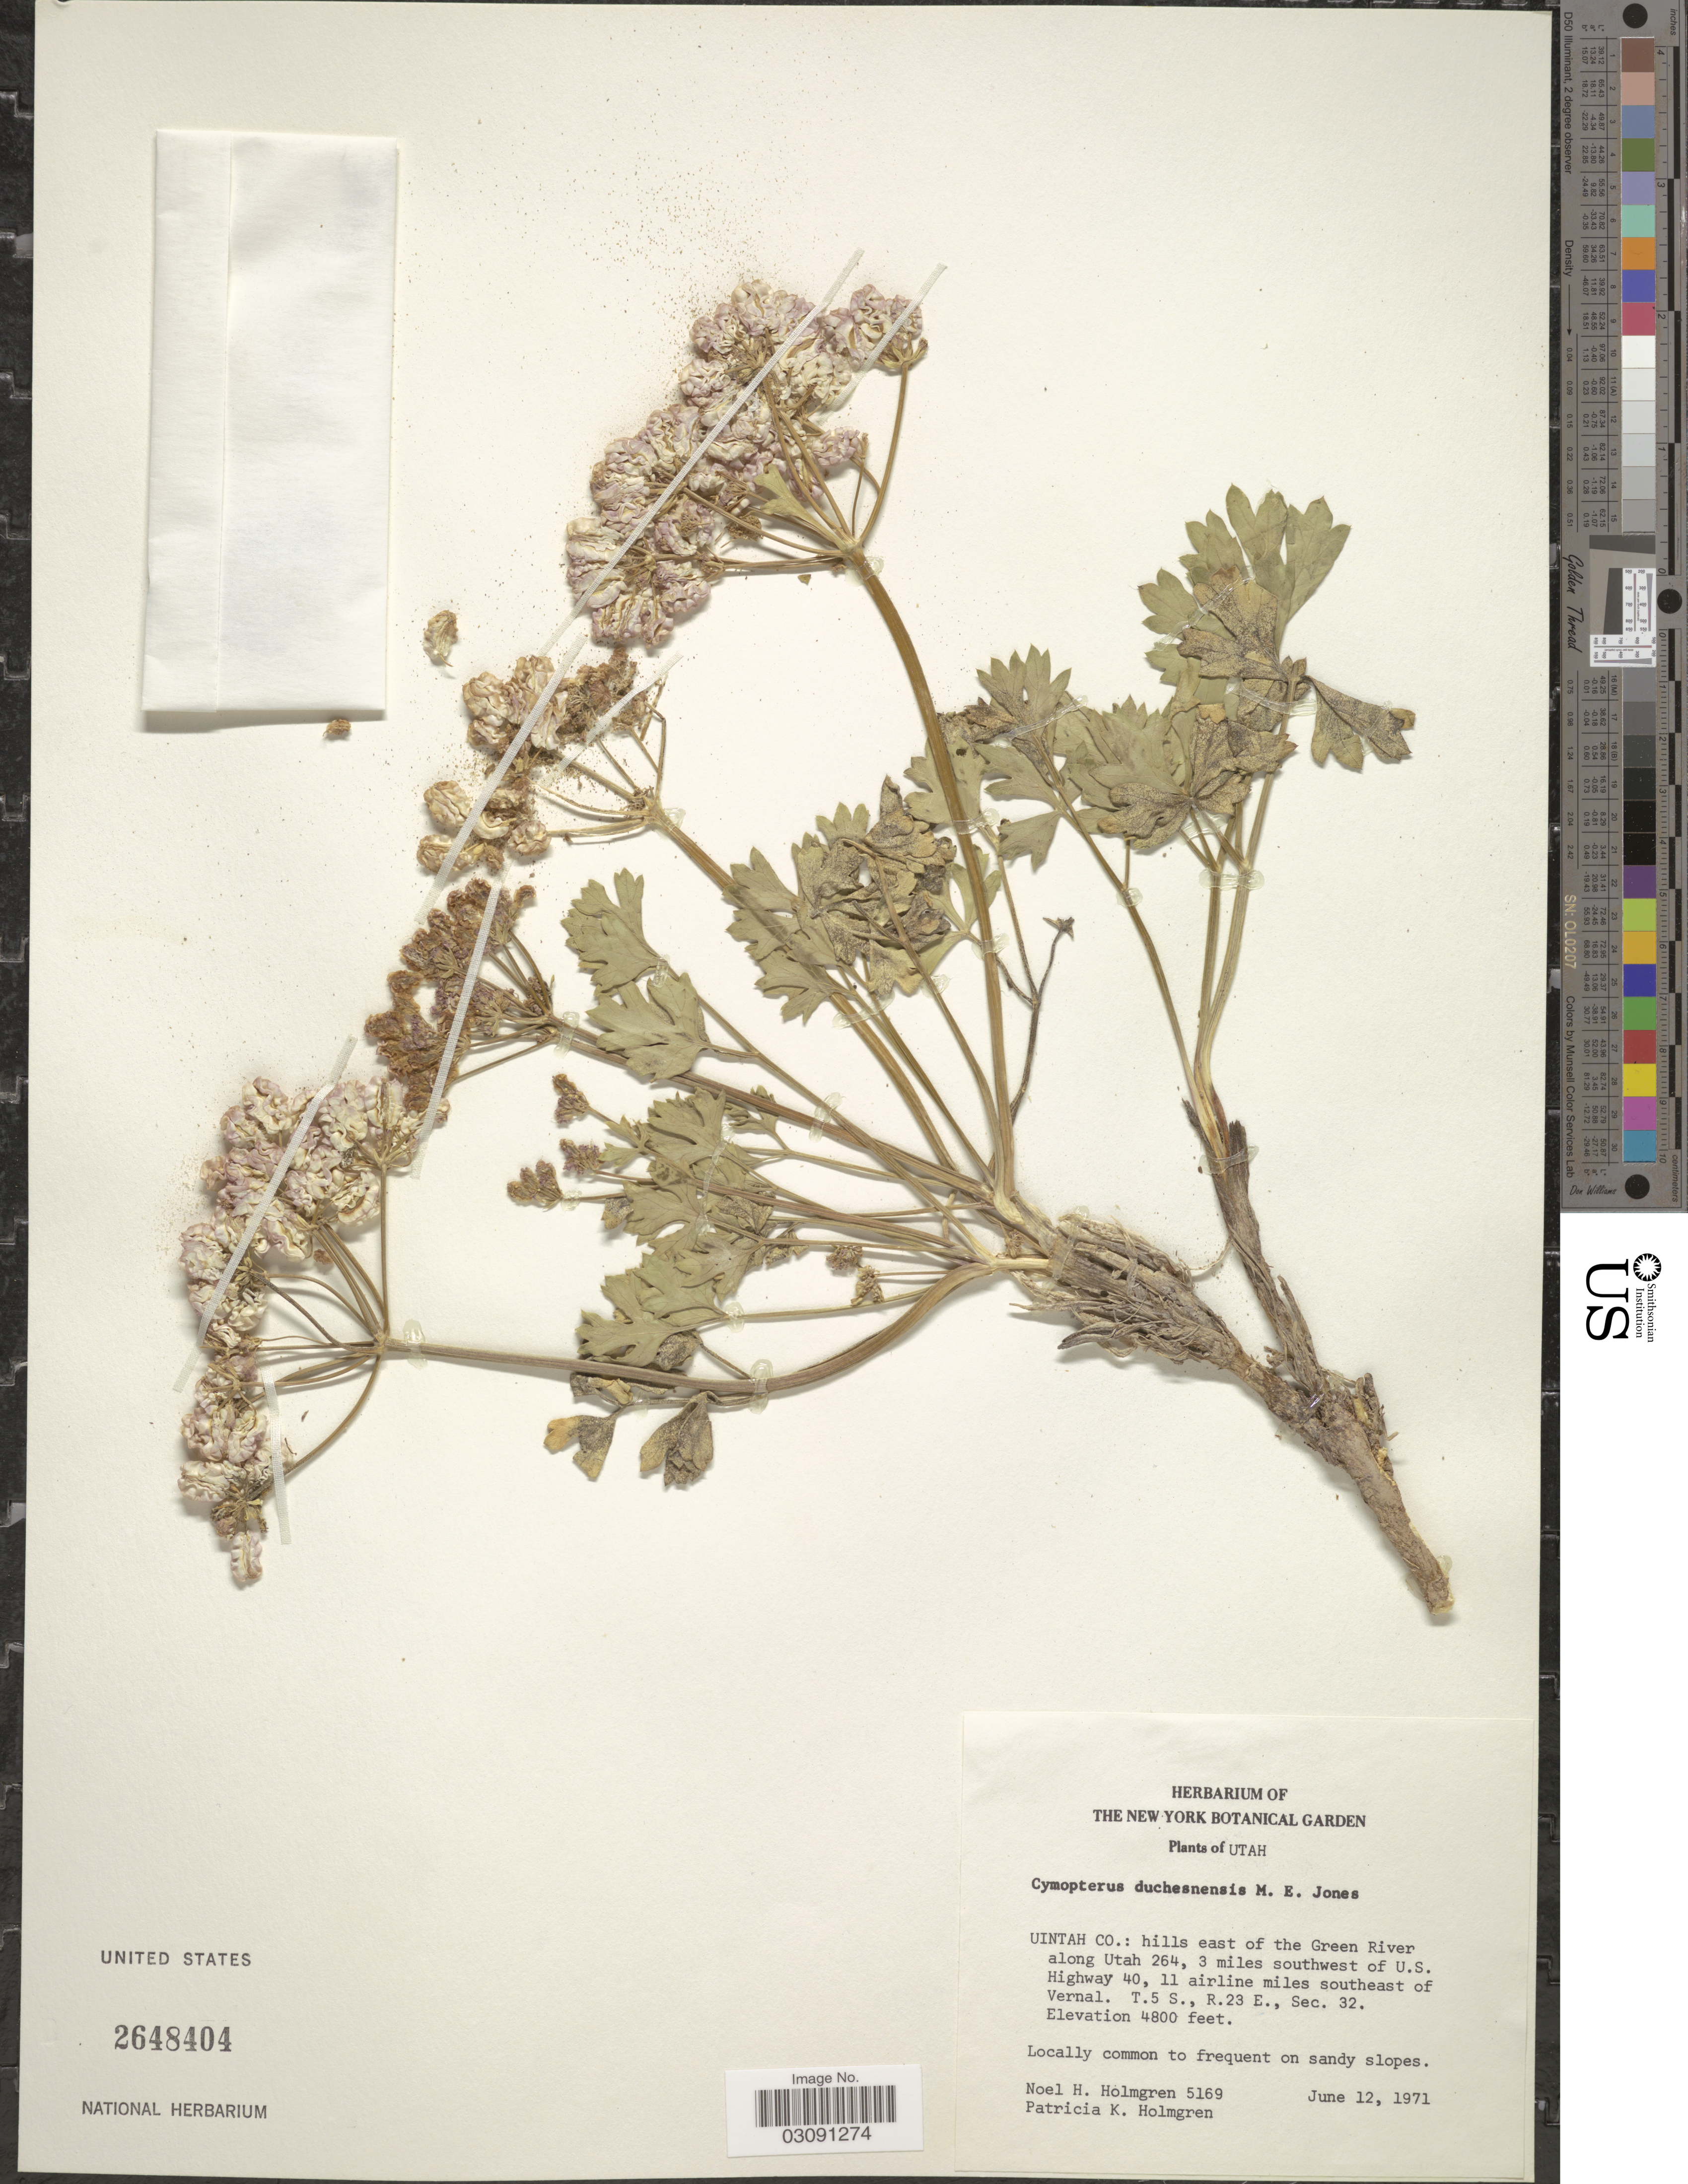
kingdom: Plantae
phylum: Tracheophyta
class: Magnoliopsida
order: Apiales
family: Apiaceae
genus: Cymopterus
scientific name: Cymopterus duchesnensis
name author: M.E. Jones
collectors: N. H. Holmgren & P. K. Holmgren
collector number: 5169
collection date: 1971-06-12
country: United States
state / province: Utah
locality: Uintah Co.: hills east of the Green River along Utah 264, 3 miles southwest of U.S. Highway 40, 11 airline miles southeast of Vernal. T.5 S., R.23 E., Sec. 32.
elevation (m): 1463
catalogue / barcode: US 2648404